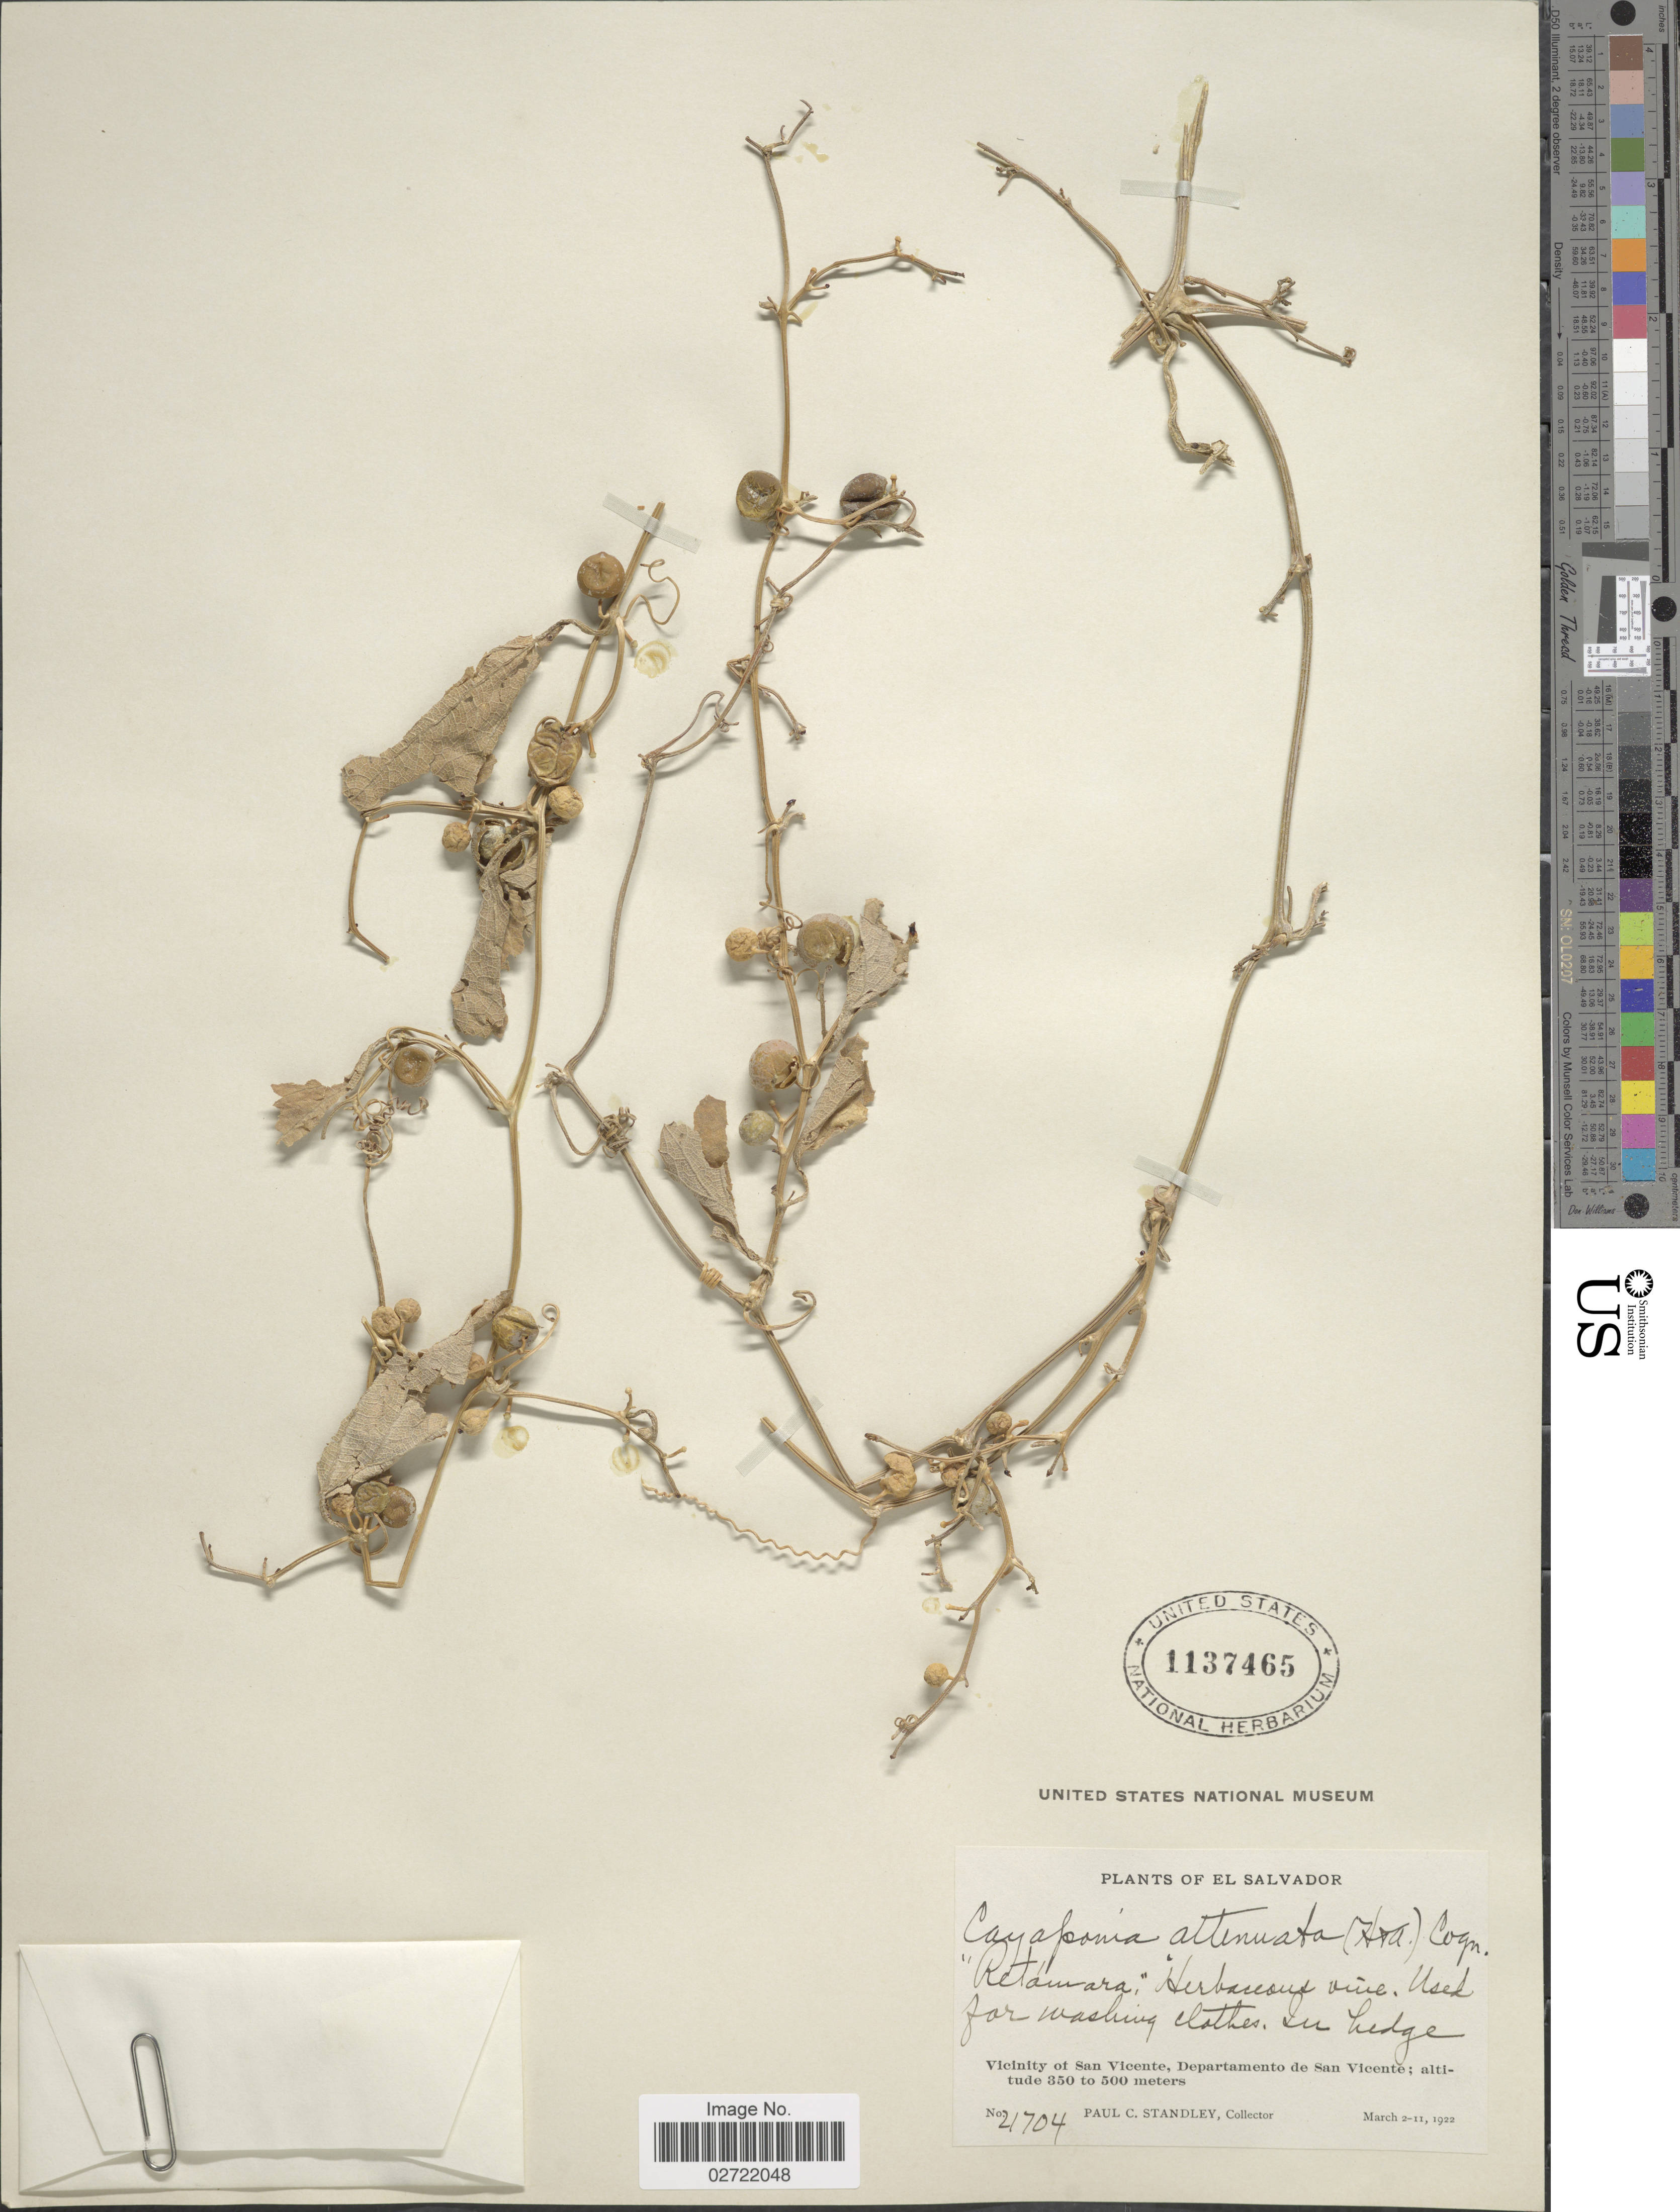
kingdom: Plantae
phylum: Tracheophyta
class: Magnoliopsida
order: Cucurbitales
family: Cucurbitaceae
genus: Cayaponia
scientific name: Cayaponia attenuata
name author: (Hook. & Arn.) Cogn.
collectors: P. C. Standley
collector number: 21704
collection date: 1922-03-02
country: El Salvador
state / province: San Salvador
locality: Vicinity of San Vicente, Departamento de San Vicente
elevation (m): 350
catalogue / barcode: US 1137465